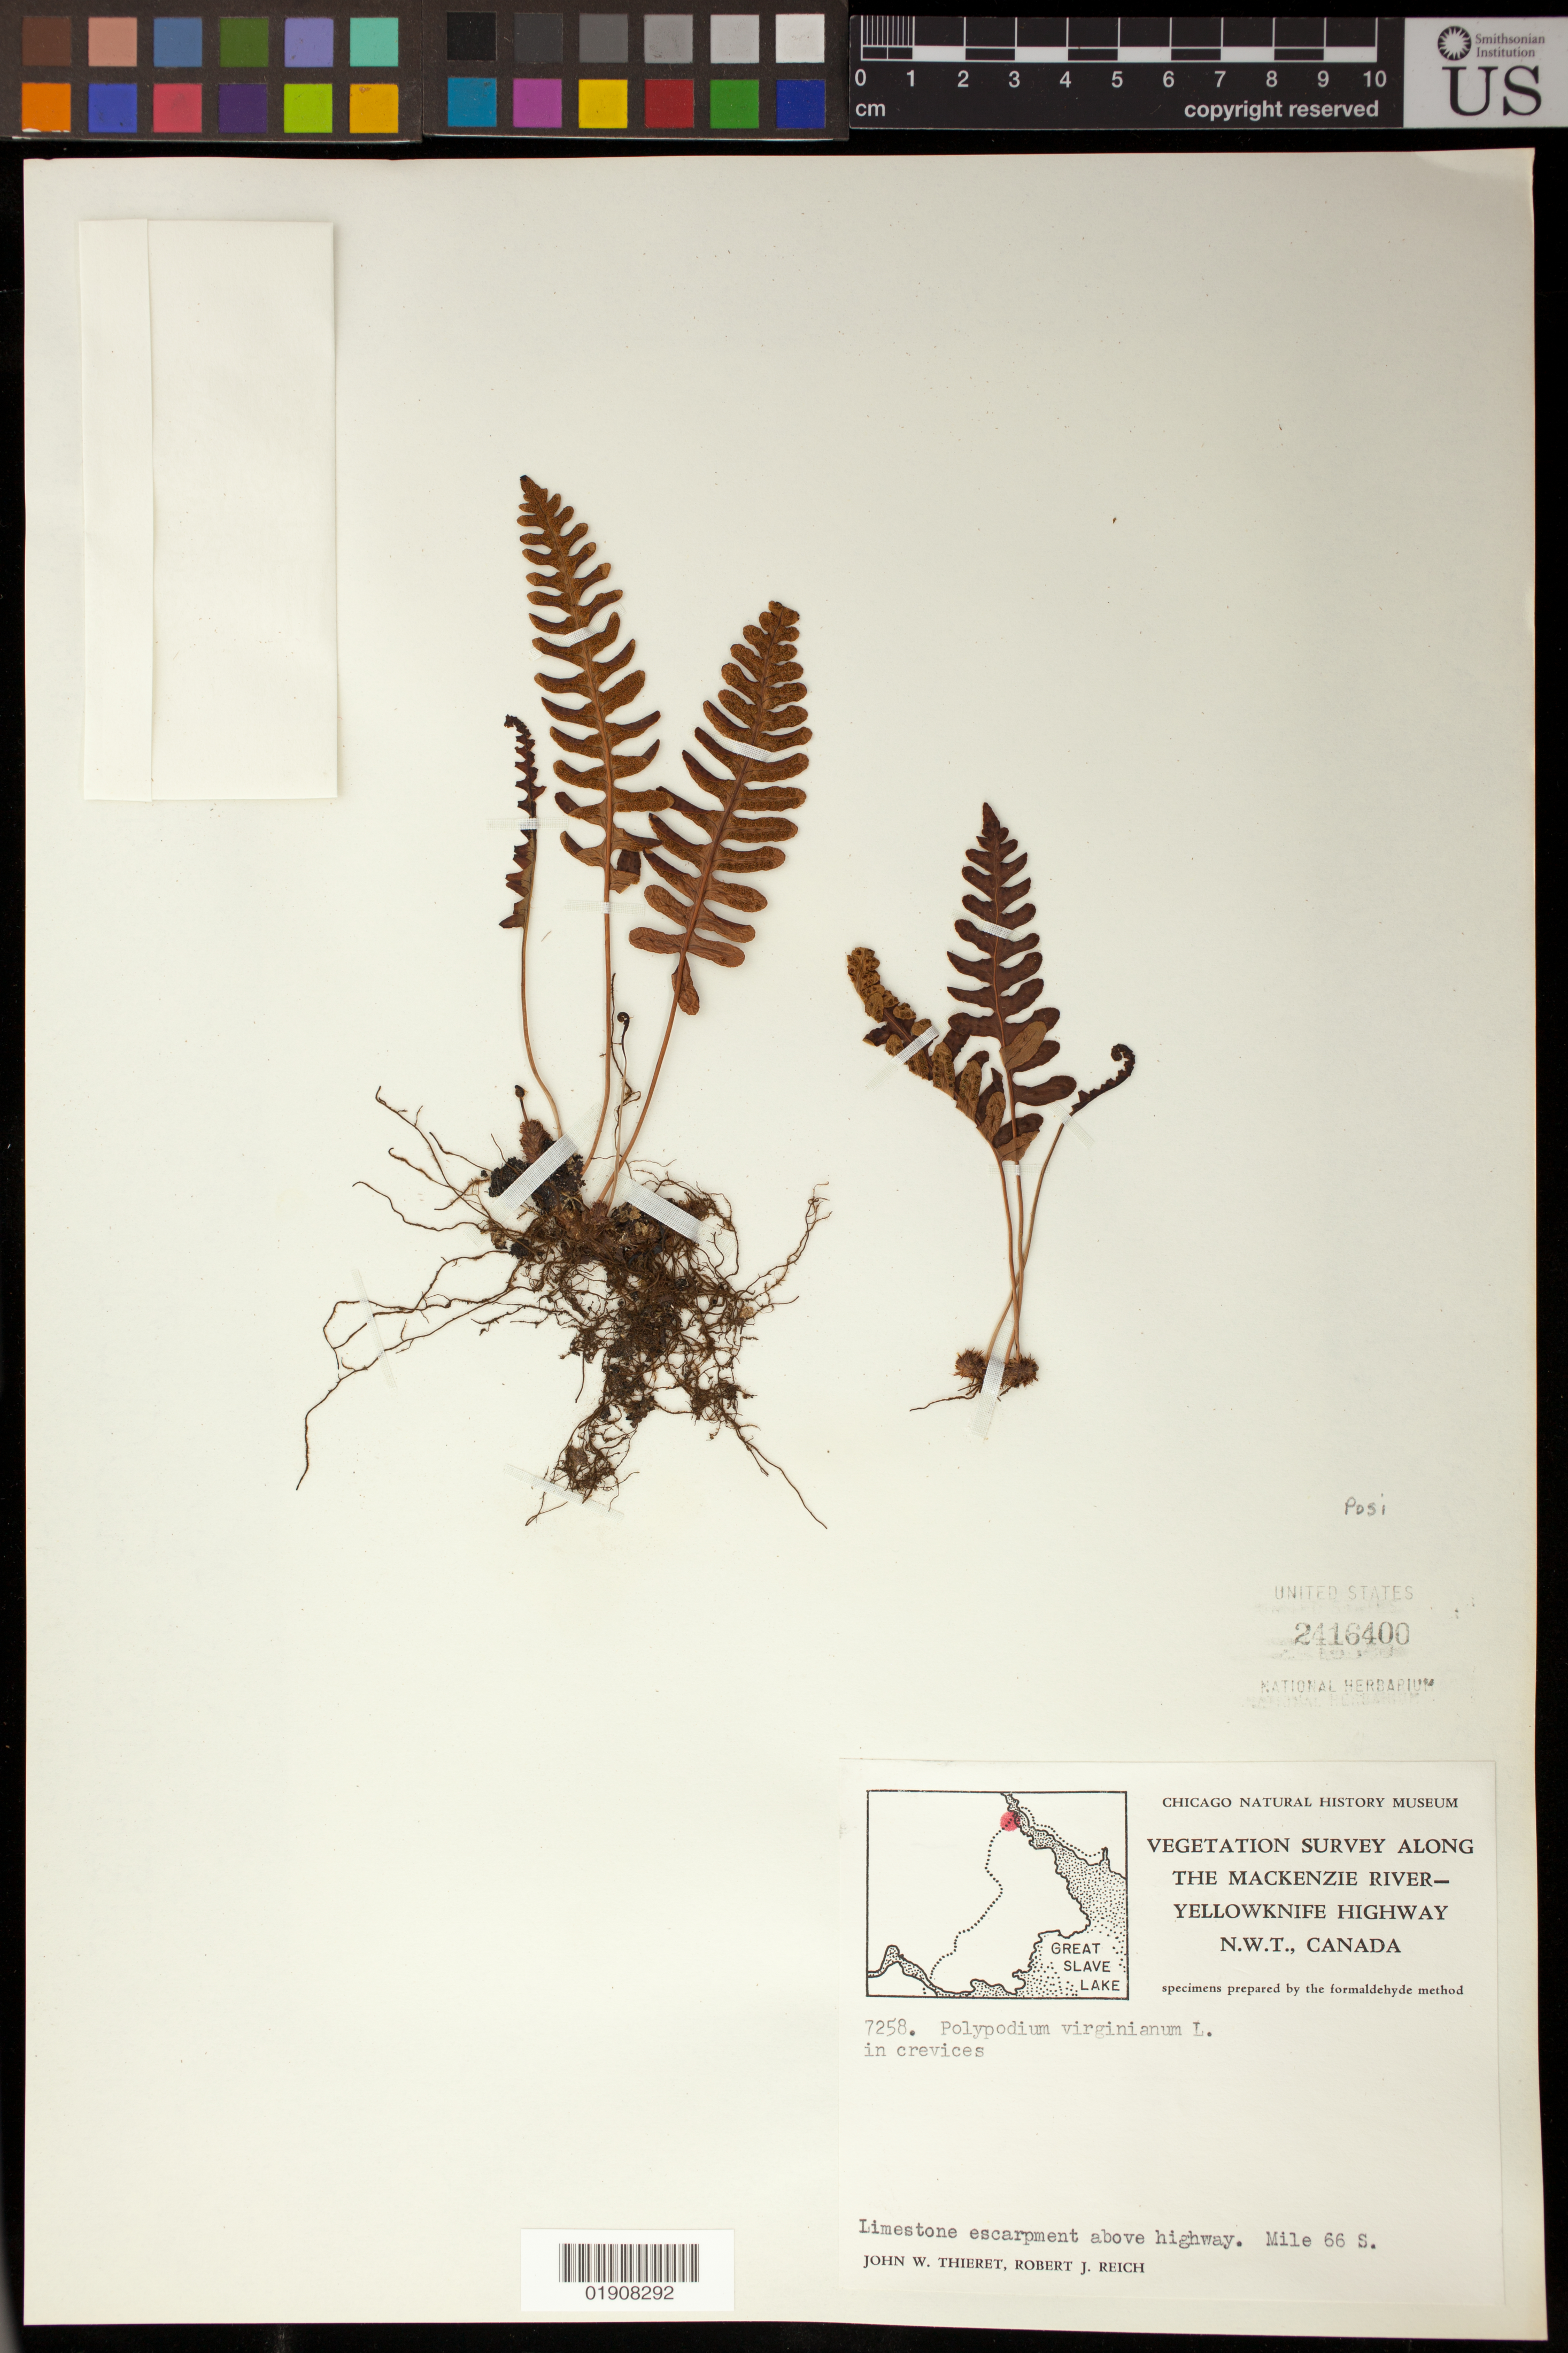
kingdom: Plantae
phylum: Tracheophyta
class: Polypodiopsida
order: Polypodiales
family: Polypodiaceae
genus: Polypodium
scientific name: Polypodium sibiricum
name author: Sipliv.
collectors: J. W. Thieret & R. Reich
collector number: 7258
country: Canada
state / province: Northwest Territories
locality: The Mackenzie River - Yellowknife Highway, Limestone escarpment above highway. Mile 66 S.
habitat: In crevices, limestone escarpment.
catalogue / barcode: US 2416400